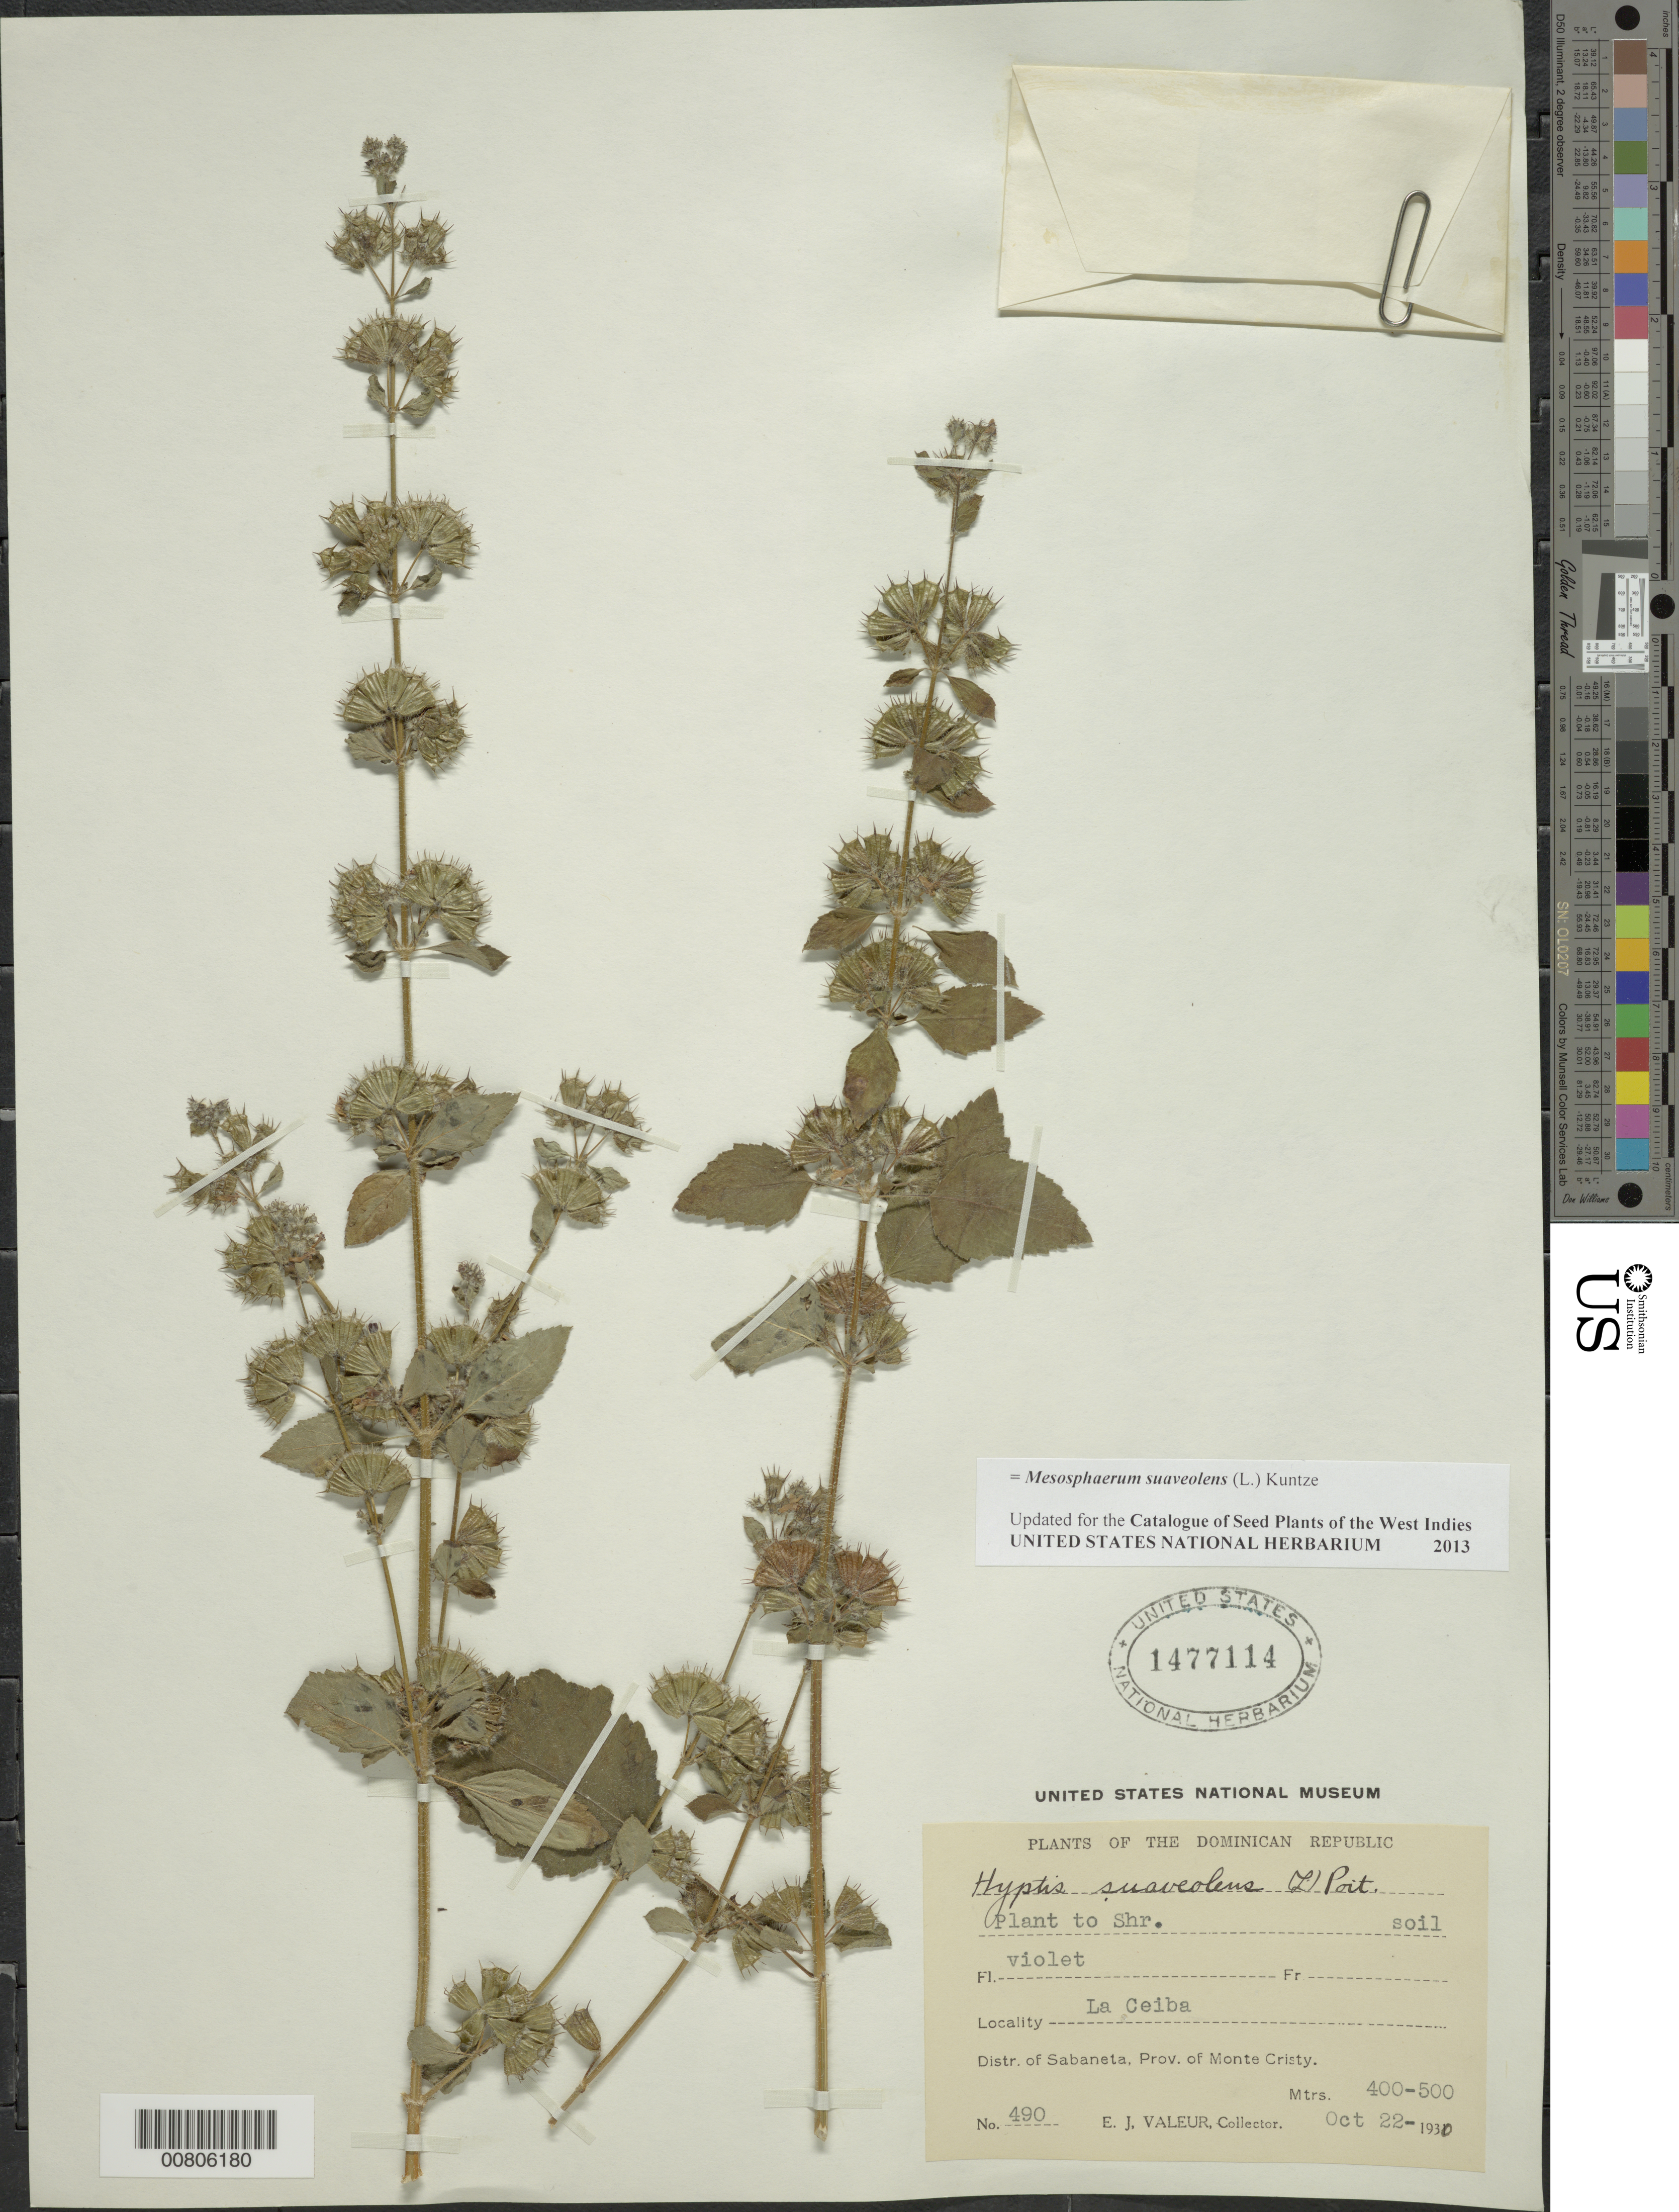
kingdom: Plantae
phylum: Tracheophyta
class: Magnoliopsida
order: Lamiales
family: Lamiaceae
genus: Mesosphaerum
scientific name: Mesosphaerum suaveolens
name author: (L.) Kuntze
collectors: E. Valeur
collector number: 490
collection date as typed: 22 Oct 1930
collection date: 1930-10-22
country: Dominican Republic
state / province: Monte Cristi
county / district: Sabaneta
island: Hispaniola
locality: La Ceiba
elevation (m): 400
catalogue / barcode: US 1477114